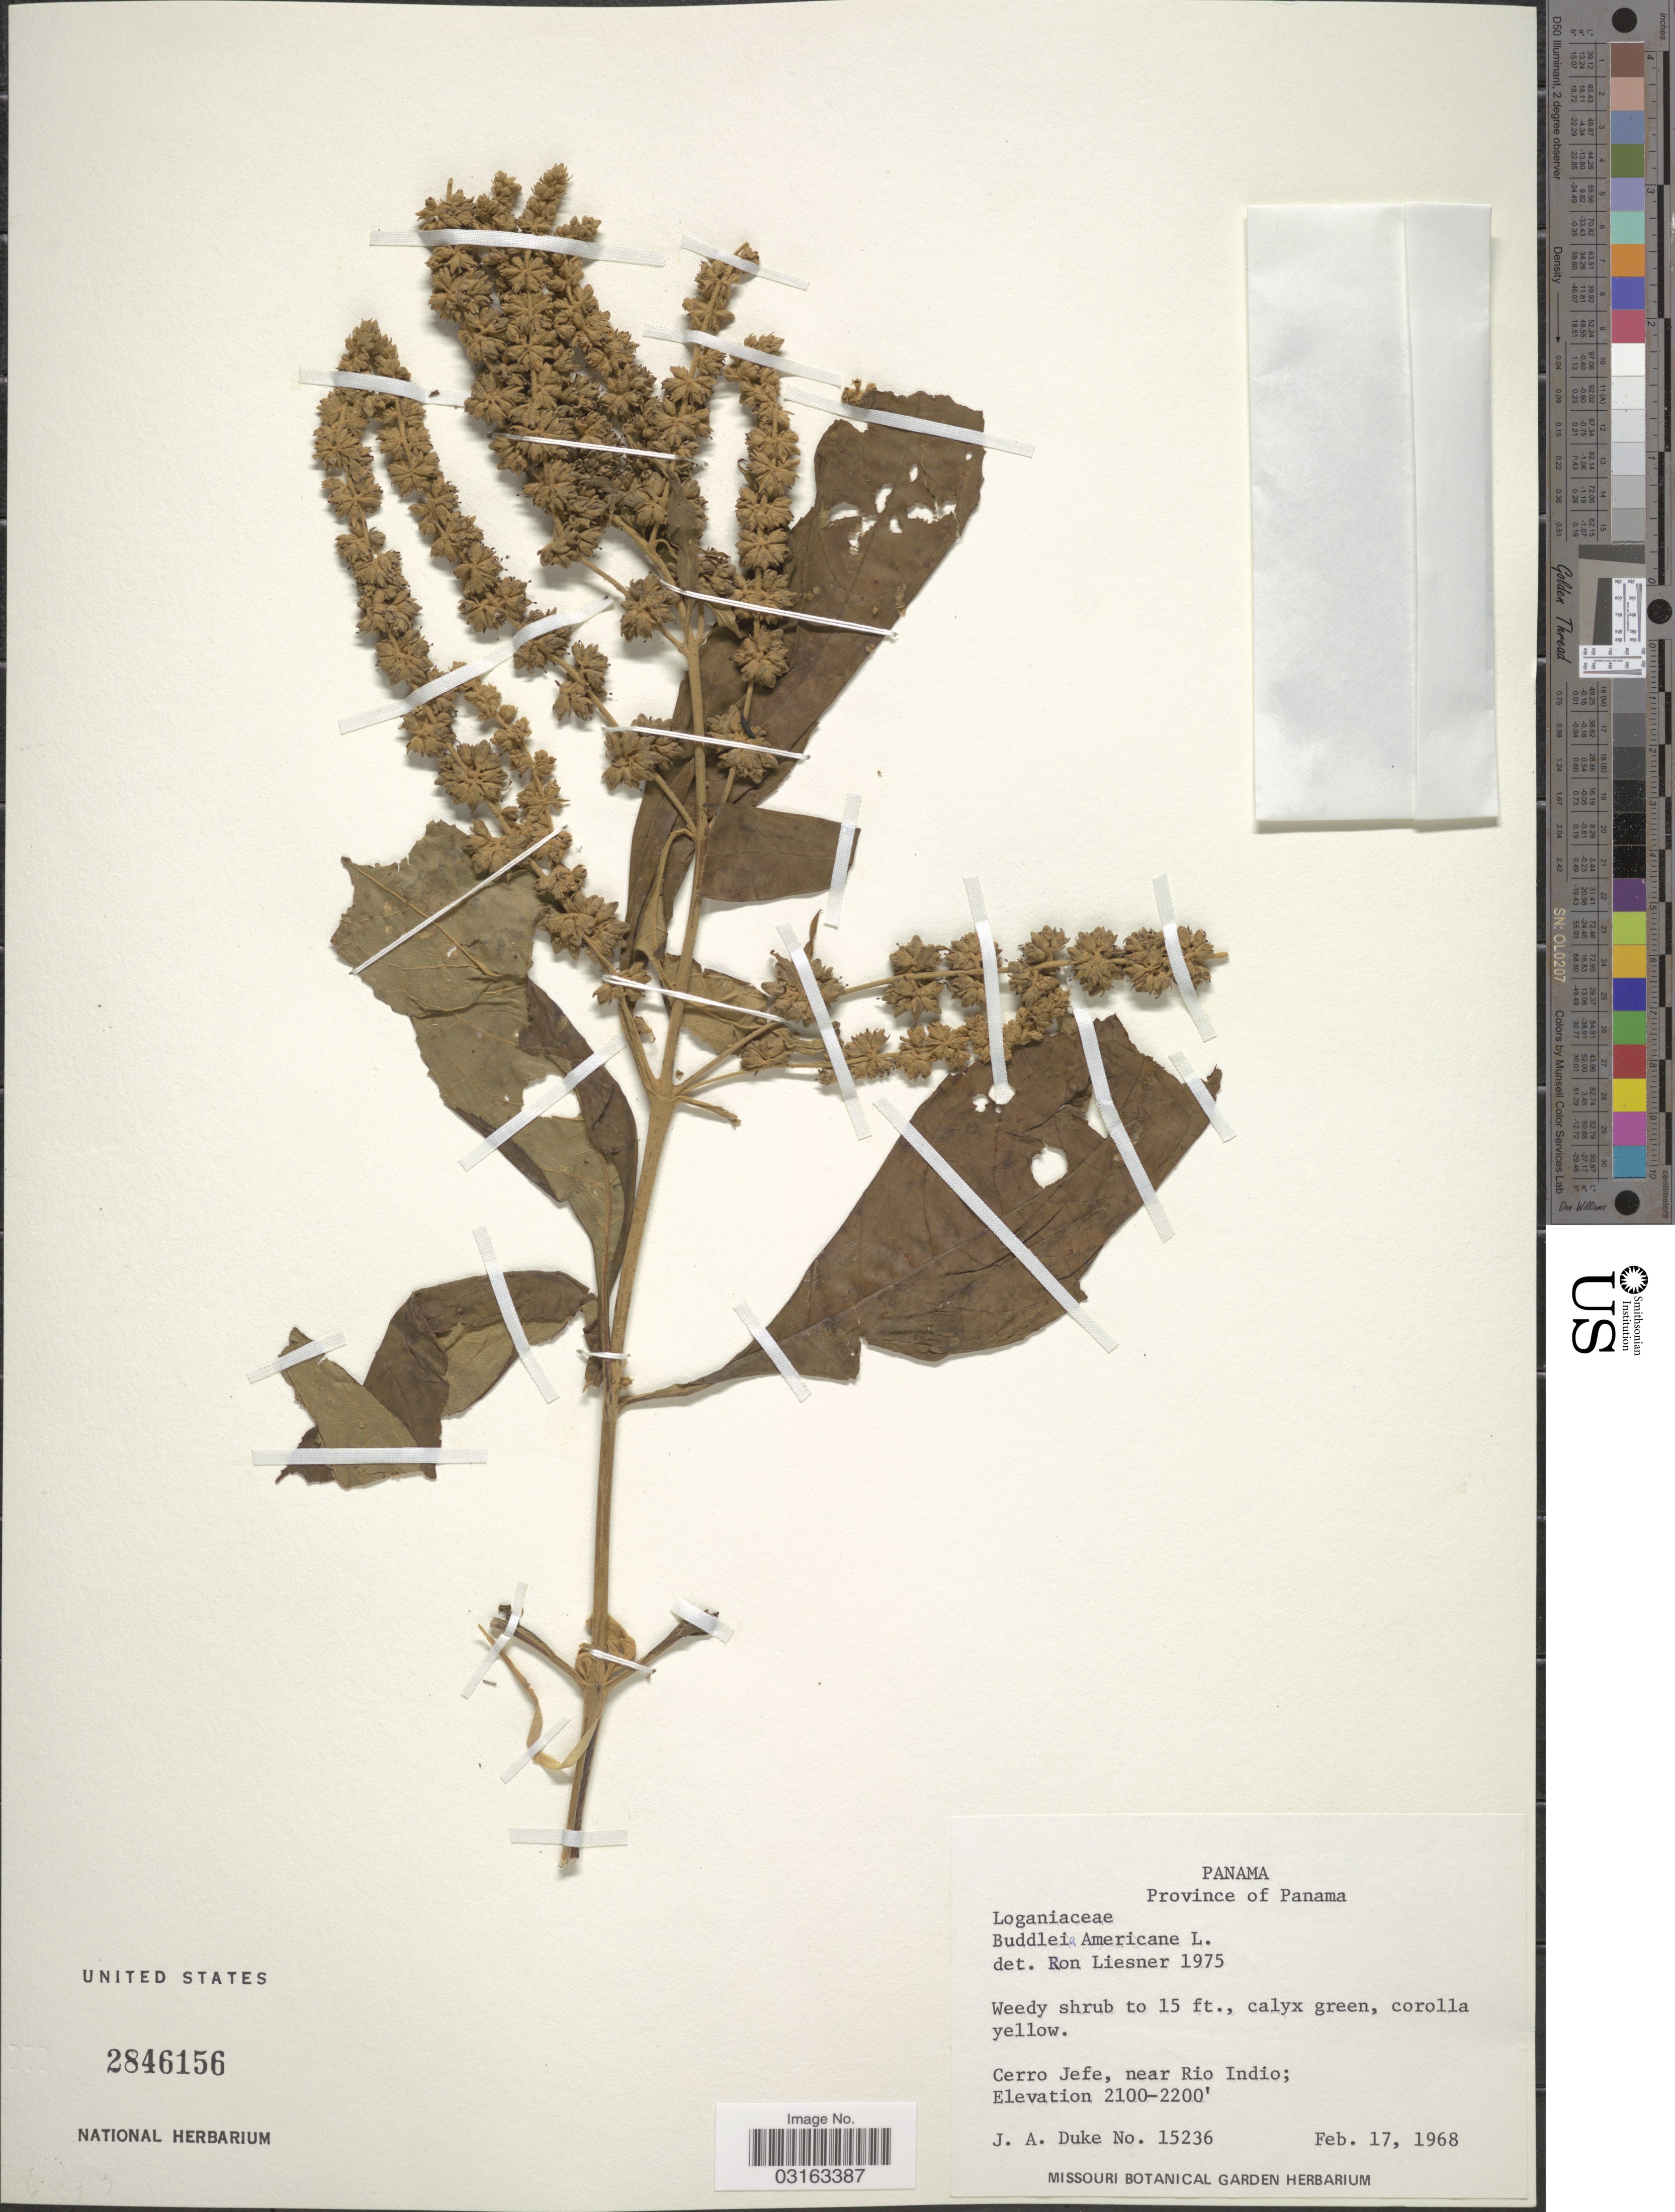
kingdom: Plantae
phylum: Tracheophyta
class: Magnoliopsida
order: Lamiales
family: Scrophulariaceae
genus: Buddleja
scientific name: Buddleja americana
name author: L.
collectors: J. A. Duke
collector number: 15236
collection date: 1968-02-17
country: Panama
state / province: Panamá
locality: Cerro Jefe, near Rio Indio.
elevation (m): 640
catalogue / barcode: US 2846156